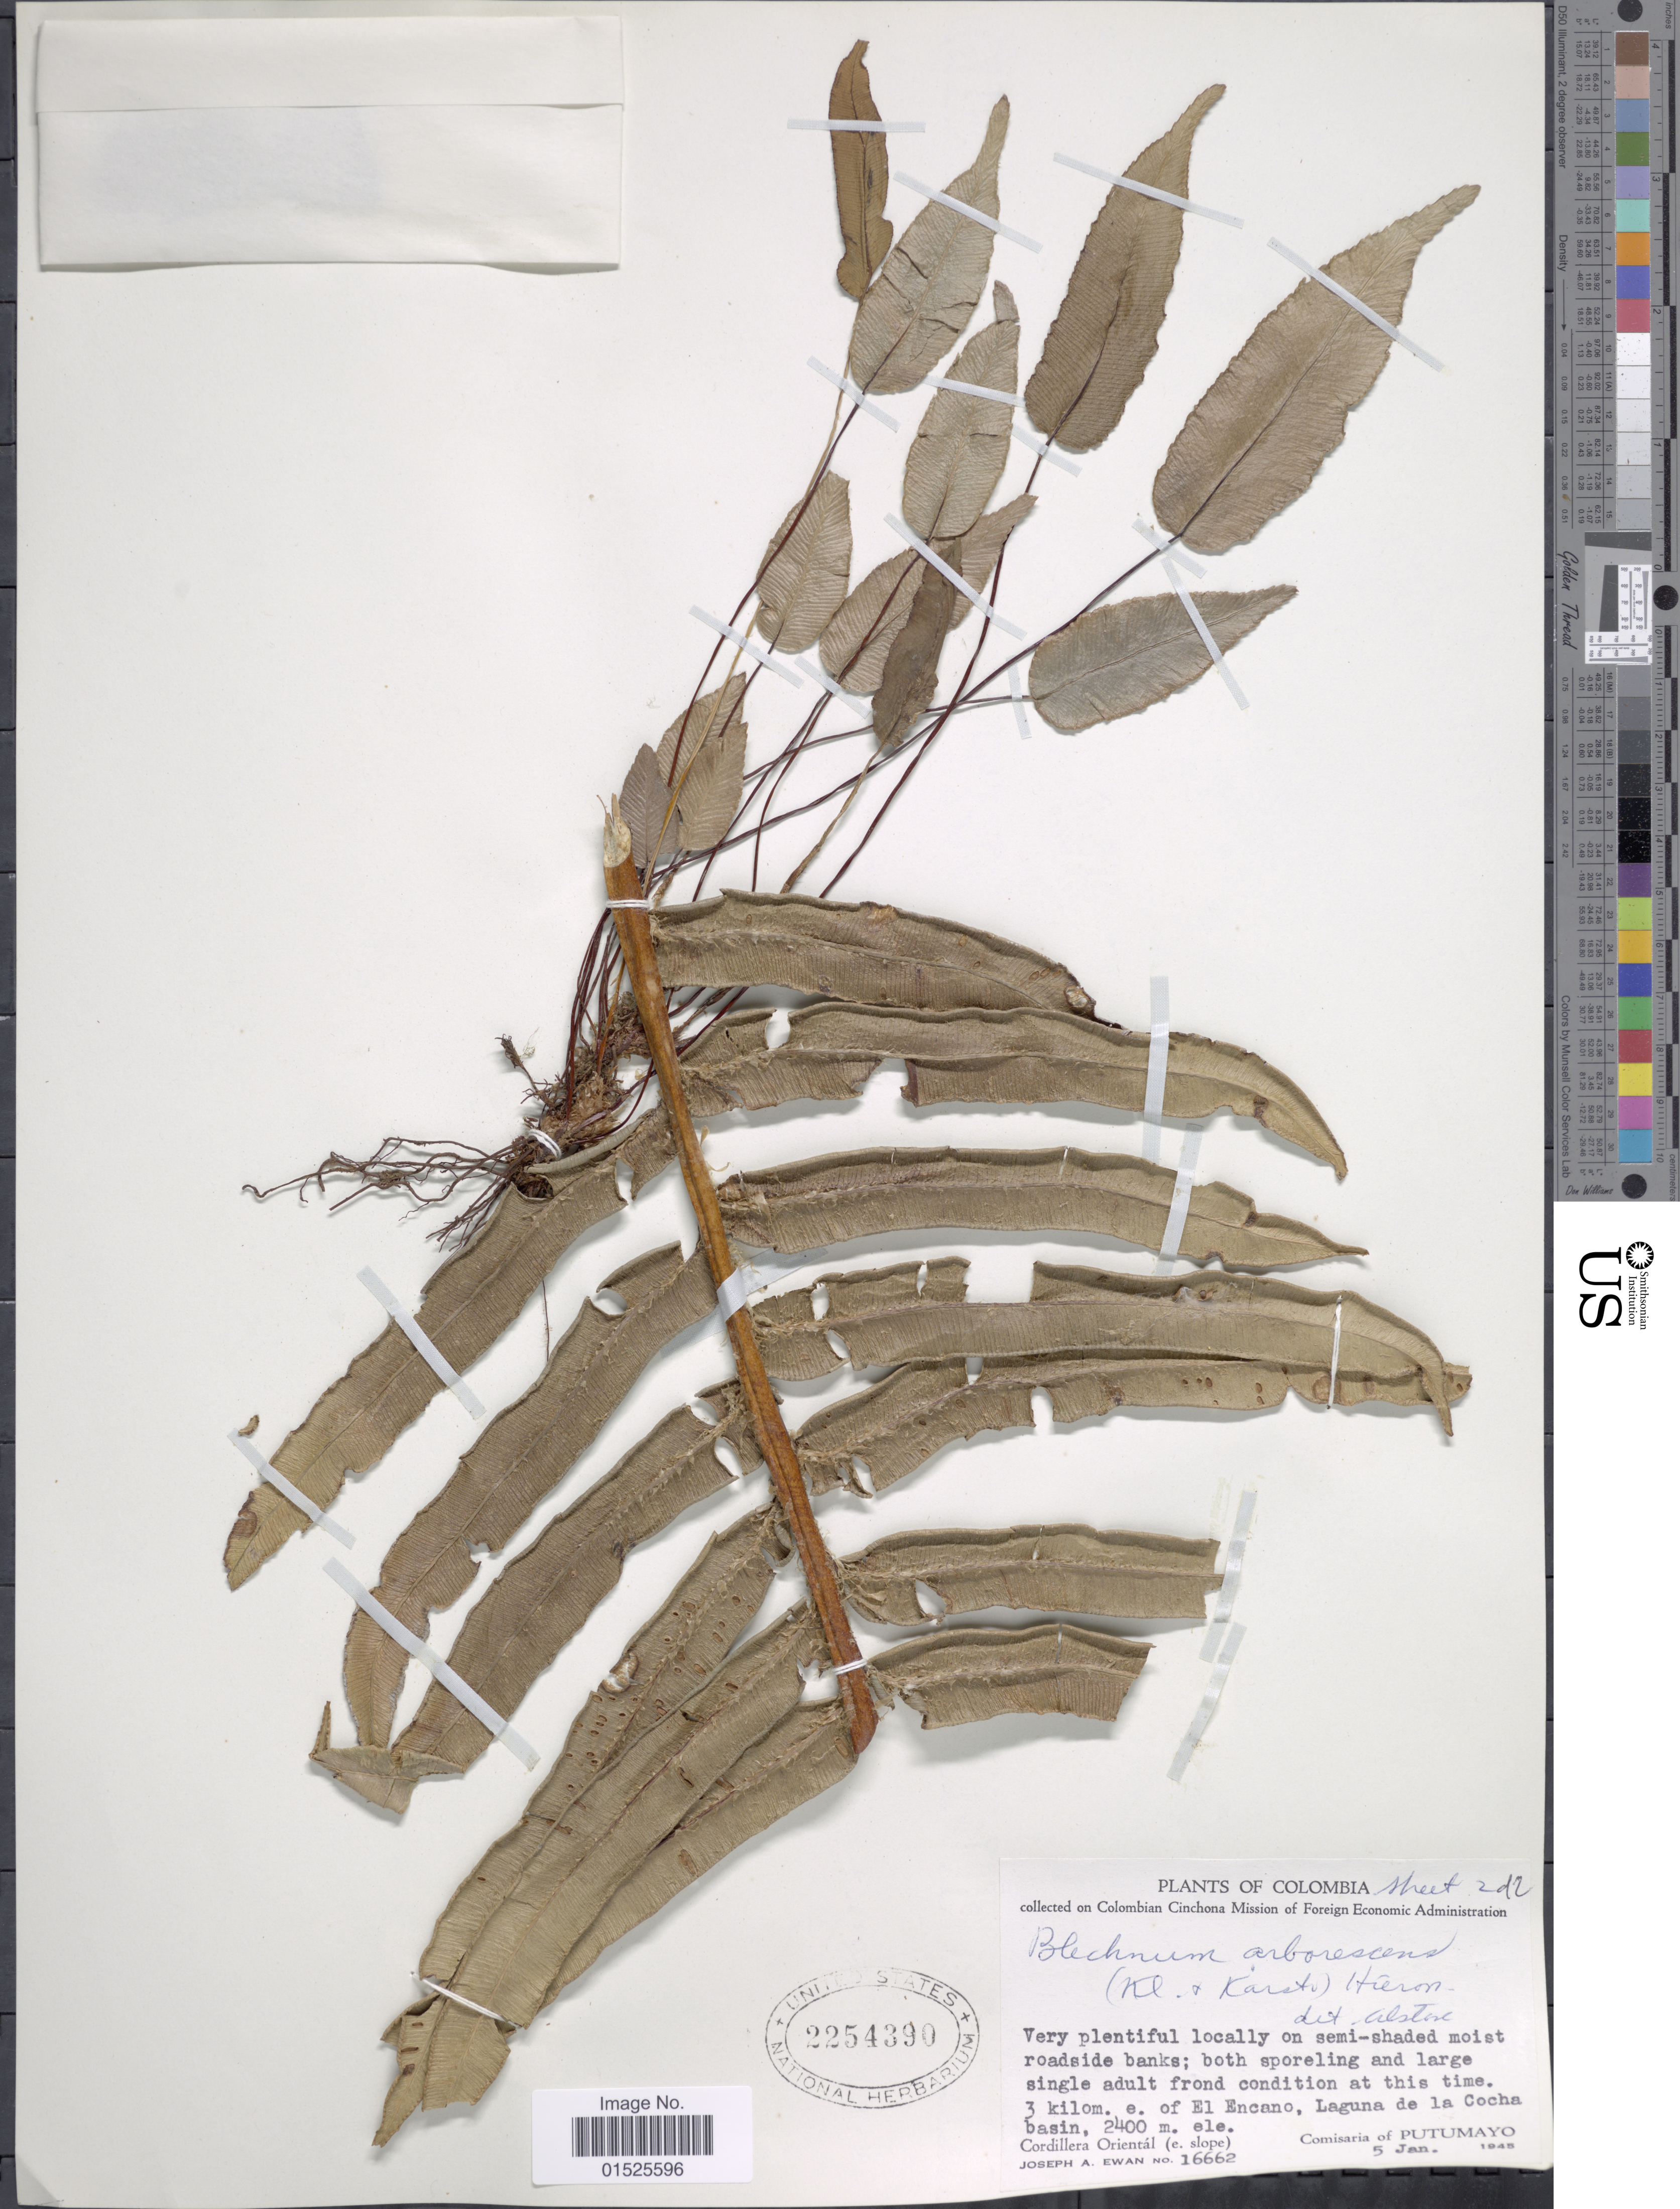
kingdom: Plantae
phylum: Tracheophyta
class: Polypodiopsida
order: Polypodiales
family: Blechnaceae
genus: Blechnum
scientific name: Blechnum cordatum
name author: (Desv.) Hieron.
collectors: J. A. Ewan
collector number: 16662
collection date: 1945-01-05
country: Colombia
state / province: Putumayo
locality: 3 kilom. e. of El Encano, Laguna de la Cocha basin. Cordillera Orientál (e. slope)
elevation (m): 2400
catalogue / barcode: US 2254390